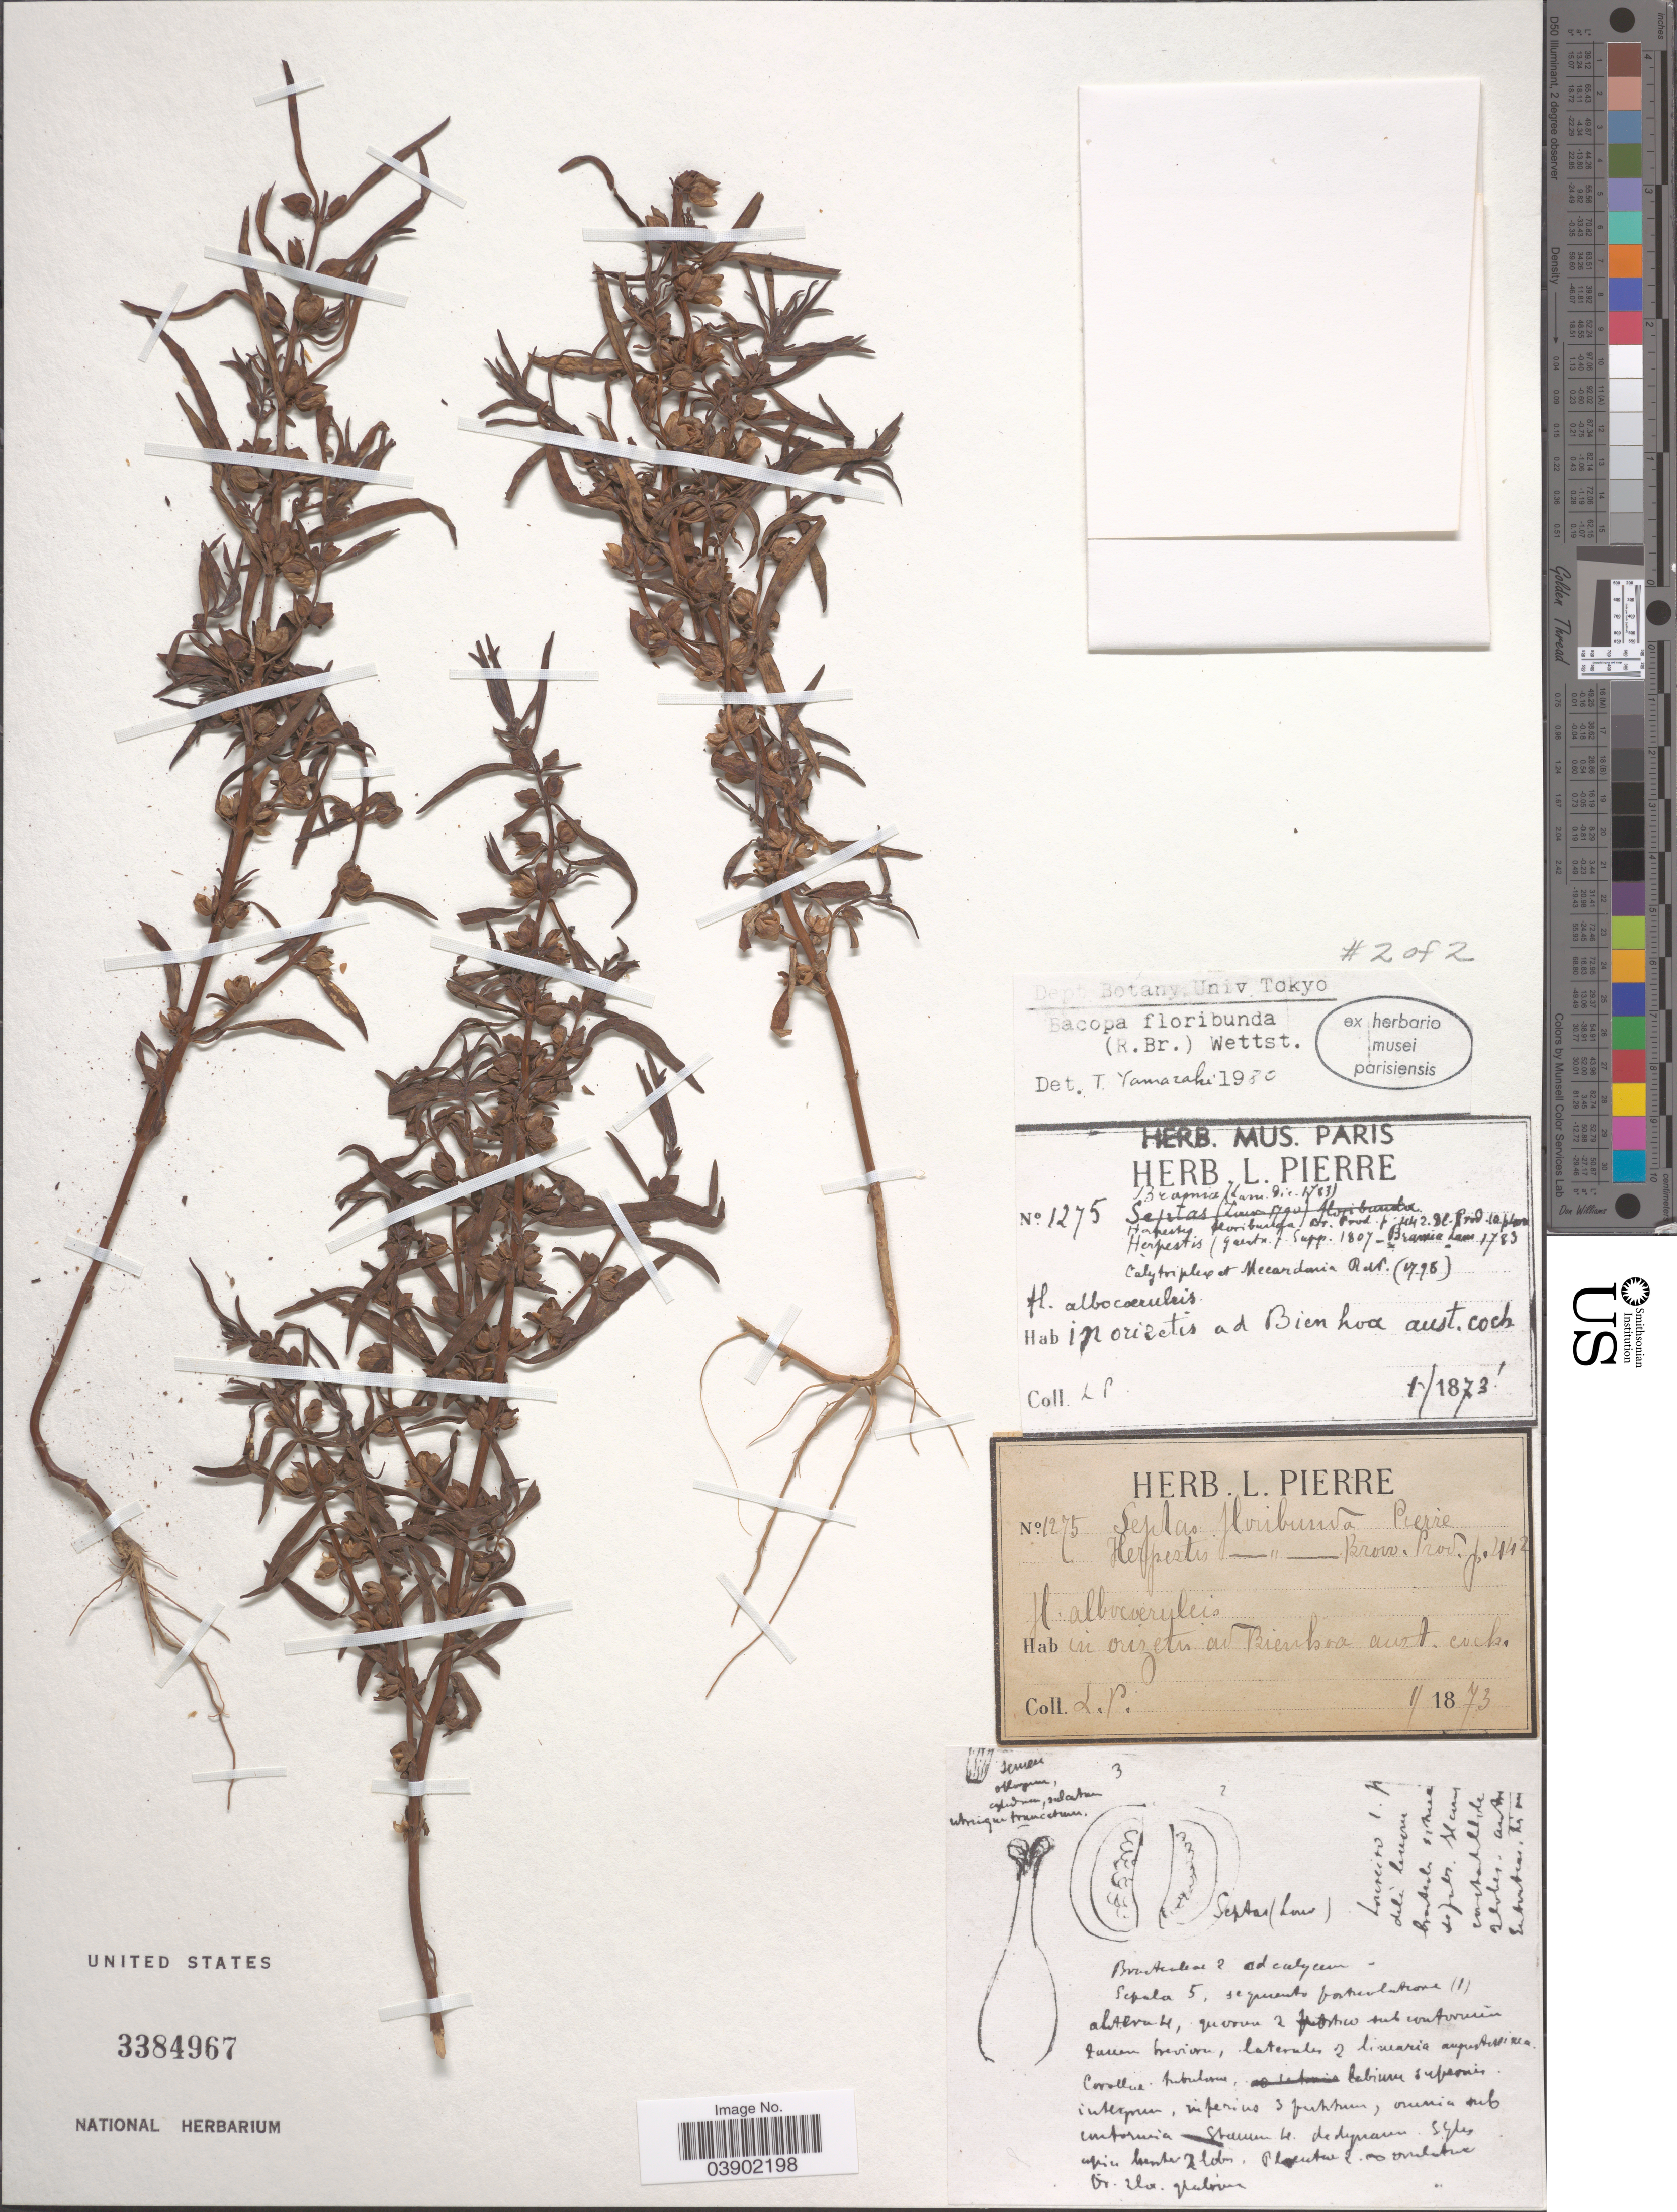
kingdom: Plantae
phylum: Tracheophyta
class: Magnoliopsida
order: Lamiales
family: Plantaginaceae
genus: Bacopa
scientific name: Bacopa floribunda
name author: (R. Br.) Wettst.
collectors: L. Pierre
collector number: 1275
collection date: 1873-01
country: Vietnam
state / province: Hoa Binh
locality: Ad Bien hoa. aust. coch.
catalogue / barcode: US 3384967